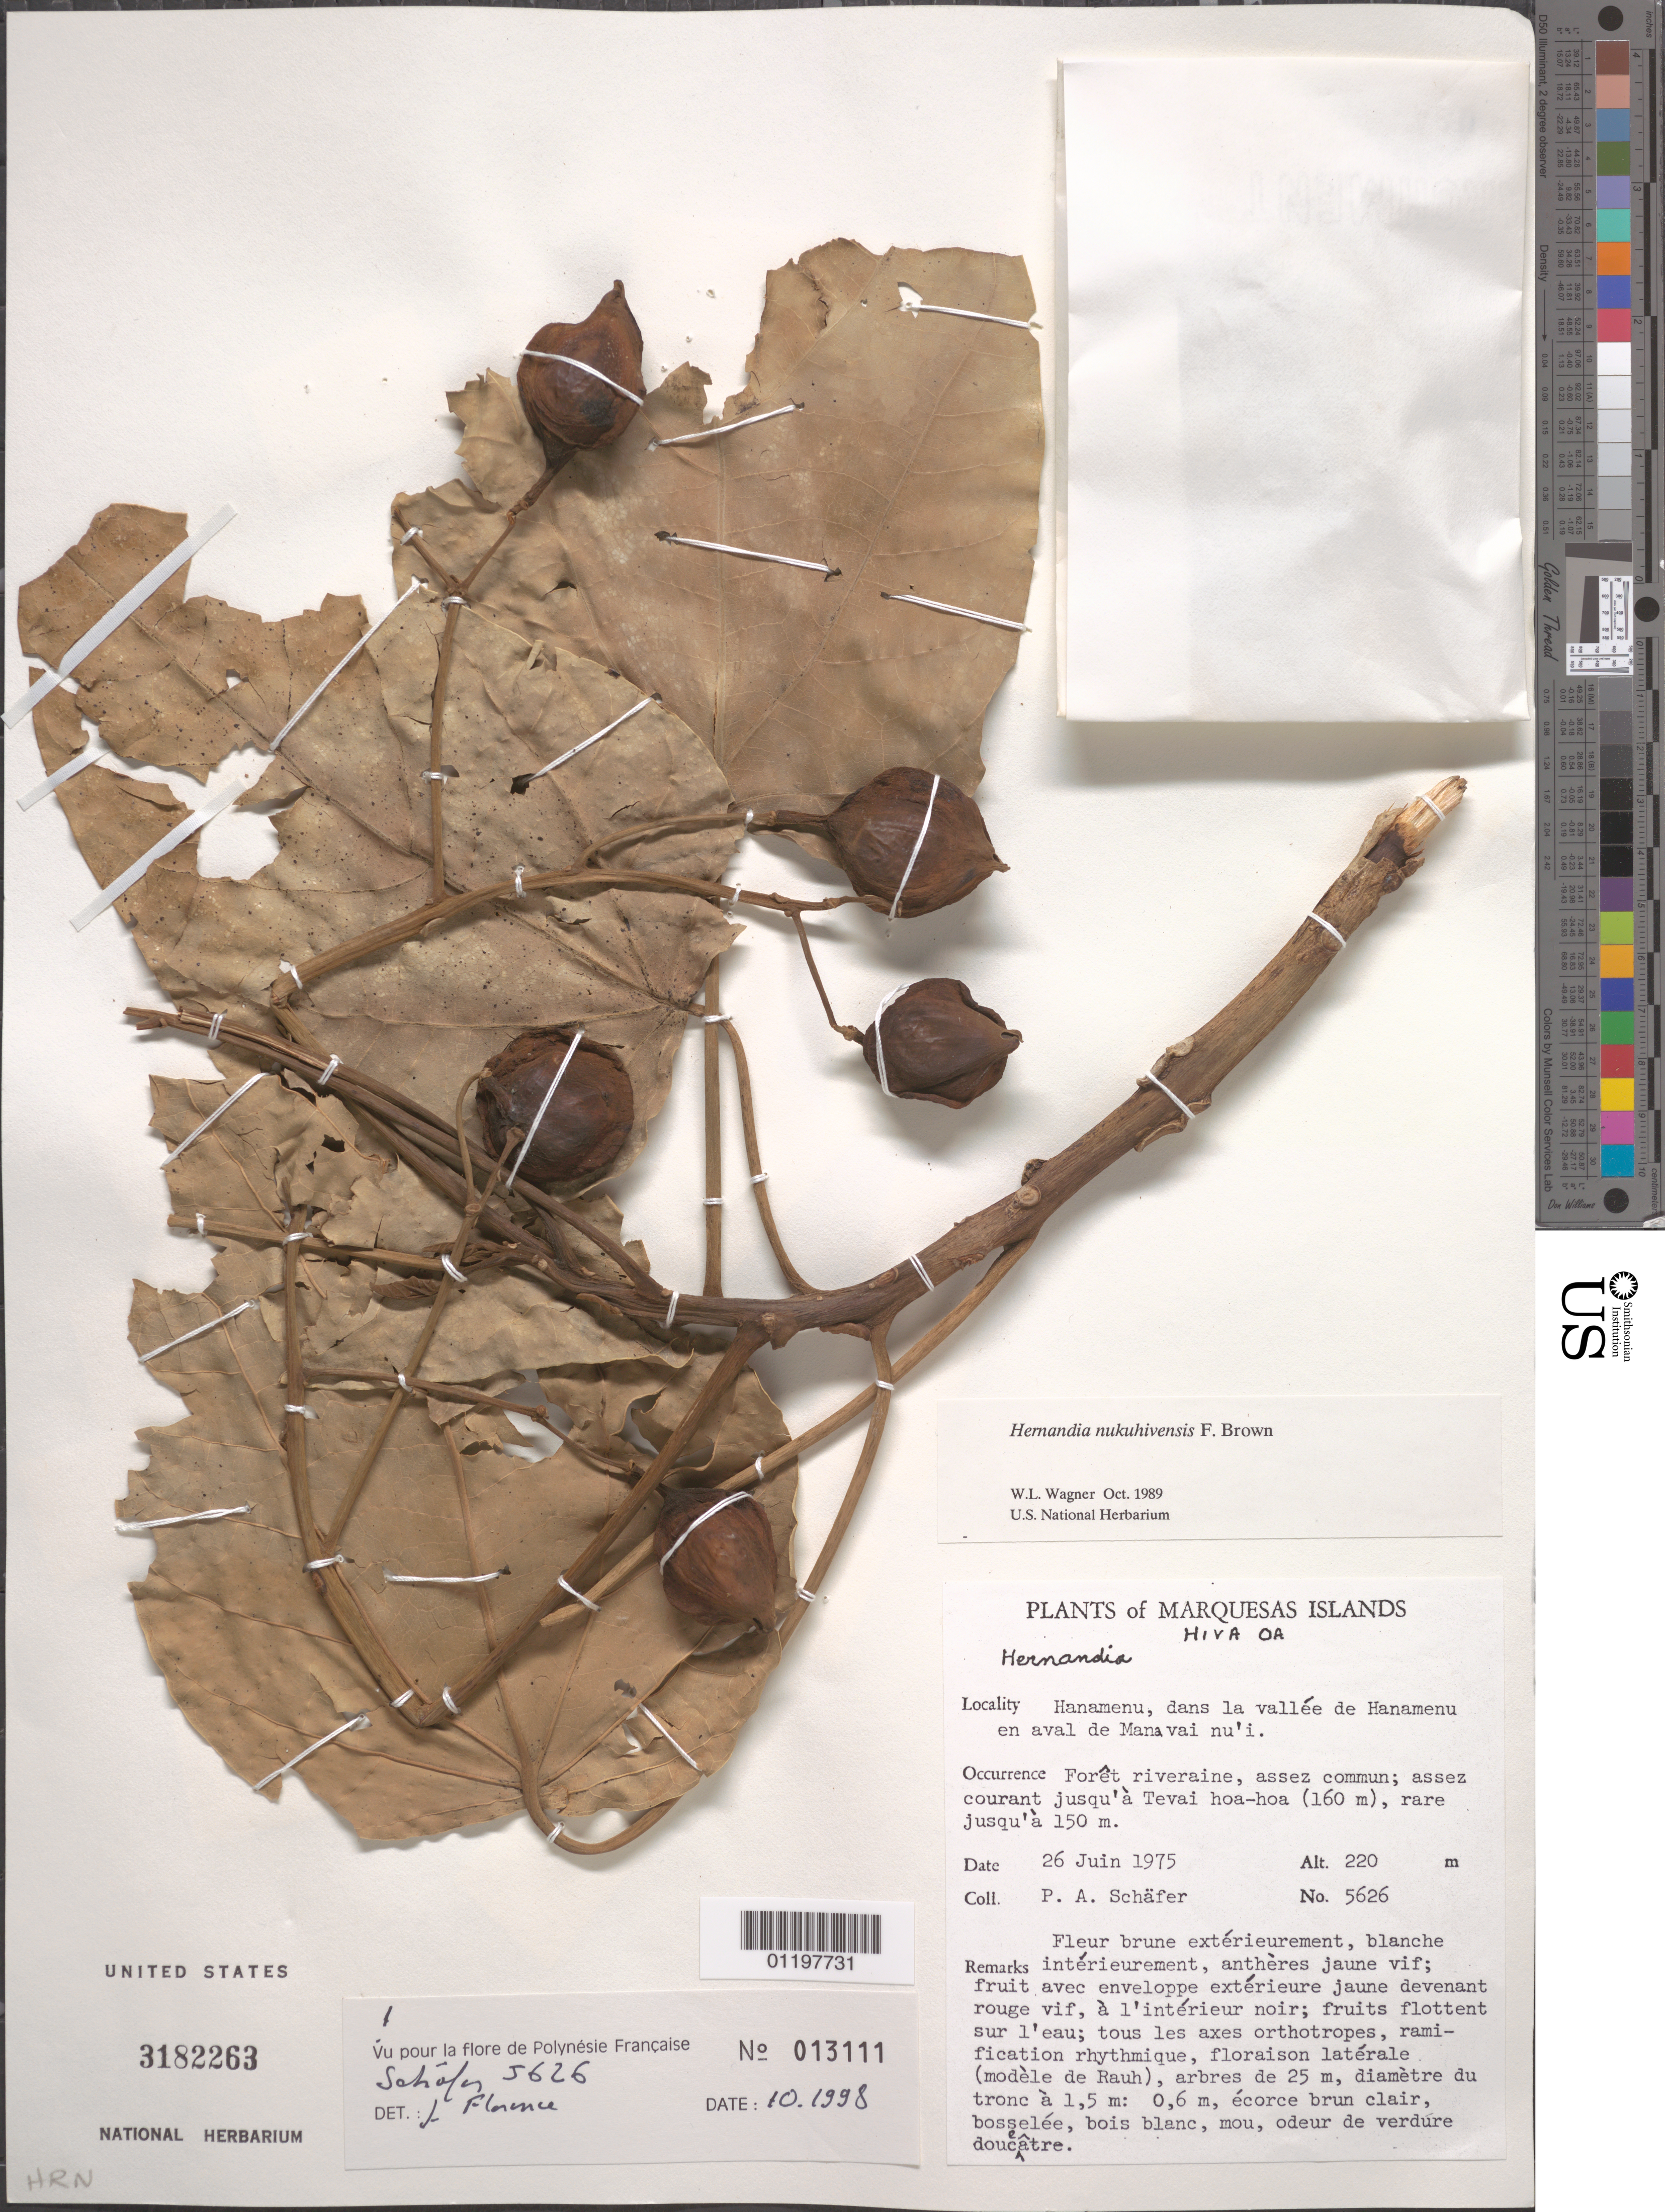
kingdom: Plantae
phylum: Tracheophyta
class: Magnoliopsida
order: Laurales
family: Hernandiaceae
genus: Hernandia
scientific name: Hernandia nukuhivensis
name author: F. Br.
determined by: Wagner, W. L., (BOT), Smithsonian Institution - National Museum of Natural History (UNITED STATES)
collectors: P. A. Schäfer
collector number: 5626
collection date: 1975-06-26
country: French Polynesia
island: Hiva Oa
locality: Hanamenu, dans la vallée de Hanamenu en aval de Mana vai nu'i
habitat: Forêt riveraine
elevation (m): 220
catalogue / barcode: US 3182263